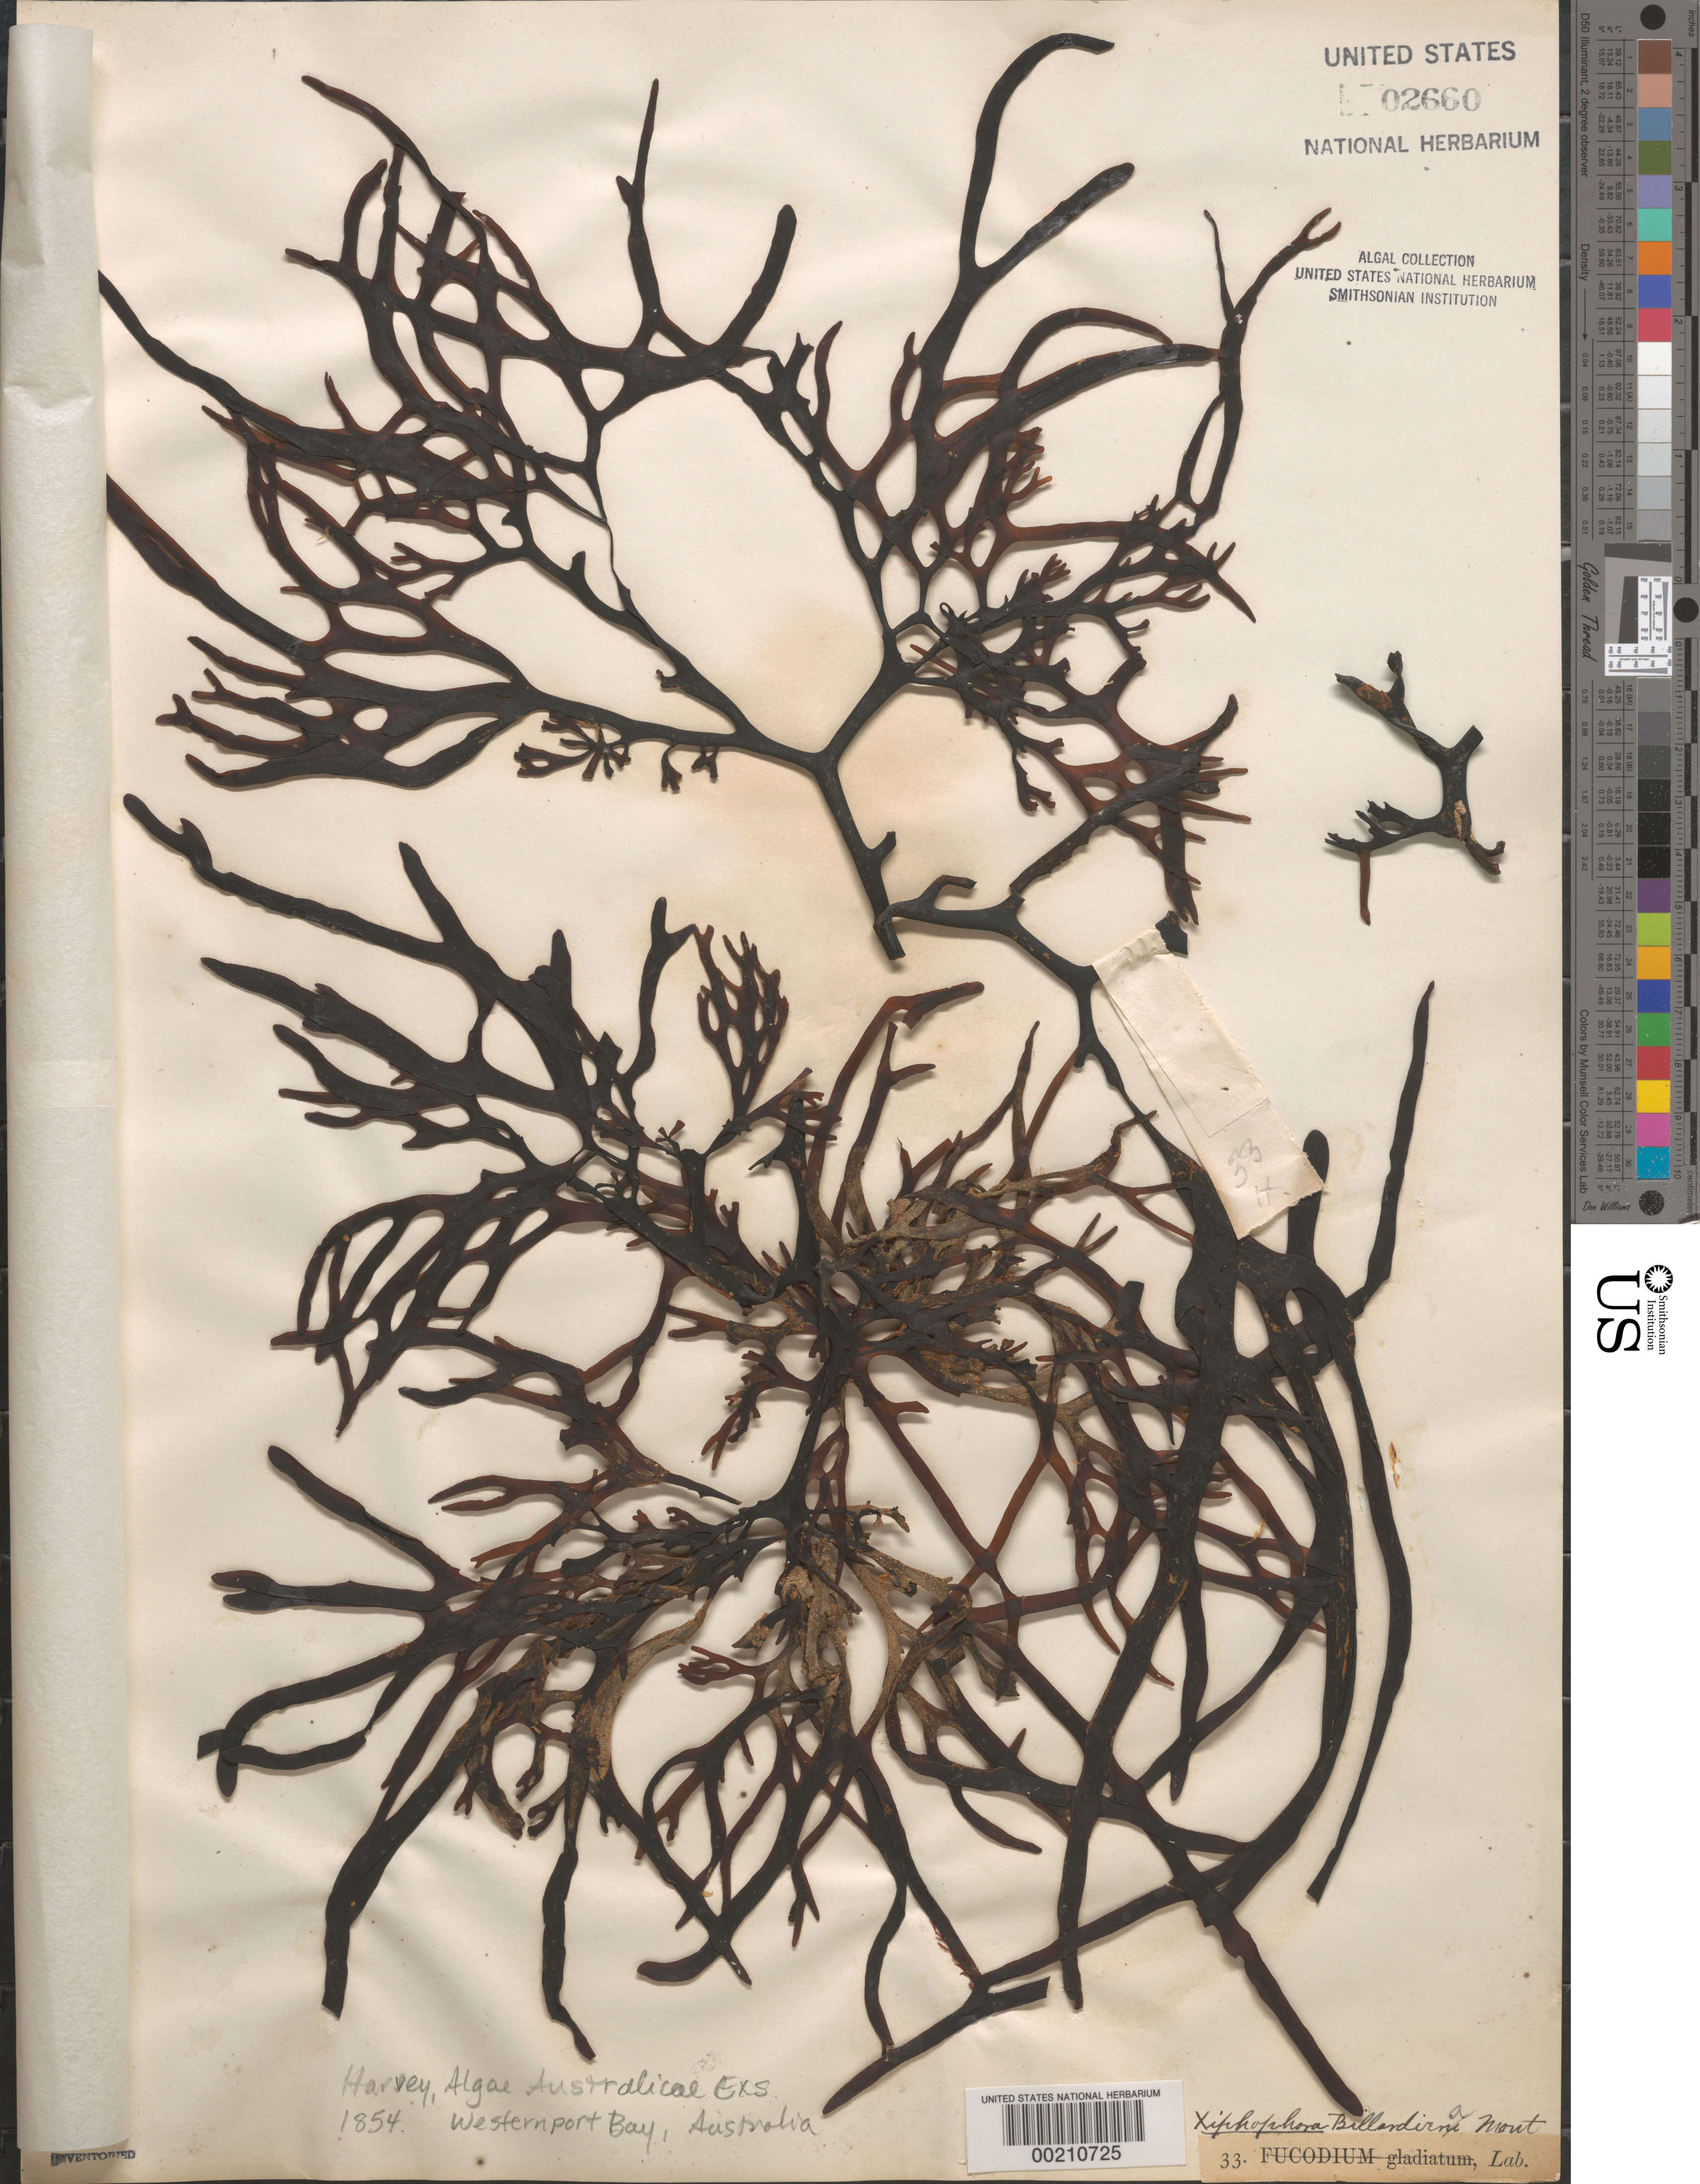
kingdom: Chromista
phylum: Ochrophyta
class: Phaeophyceae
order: Fucales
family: Xiphophoraceae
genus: Xiphophora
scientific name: Xiphophora gladiata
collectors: W. Harvey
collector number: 33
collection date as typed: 1854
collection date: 1854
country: Australia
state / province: Victoria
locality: Westernport Bay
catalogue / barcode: US 2660